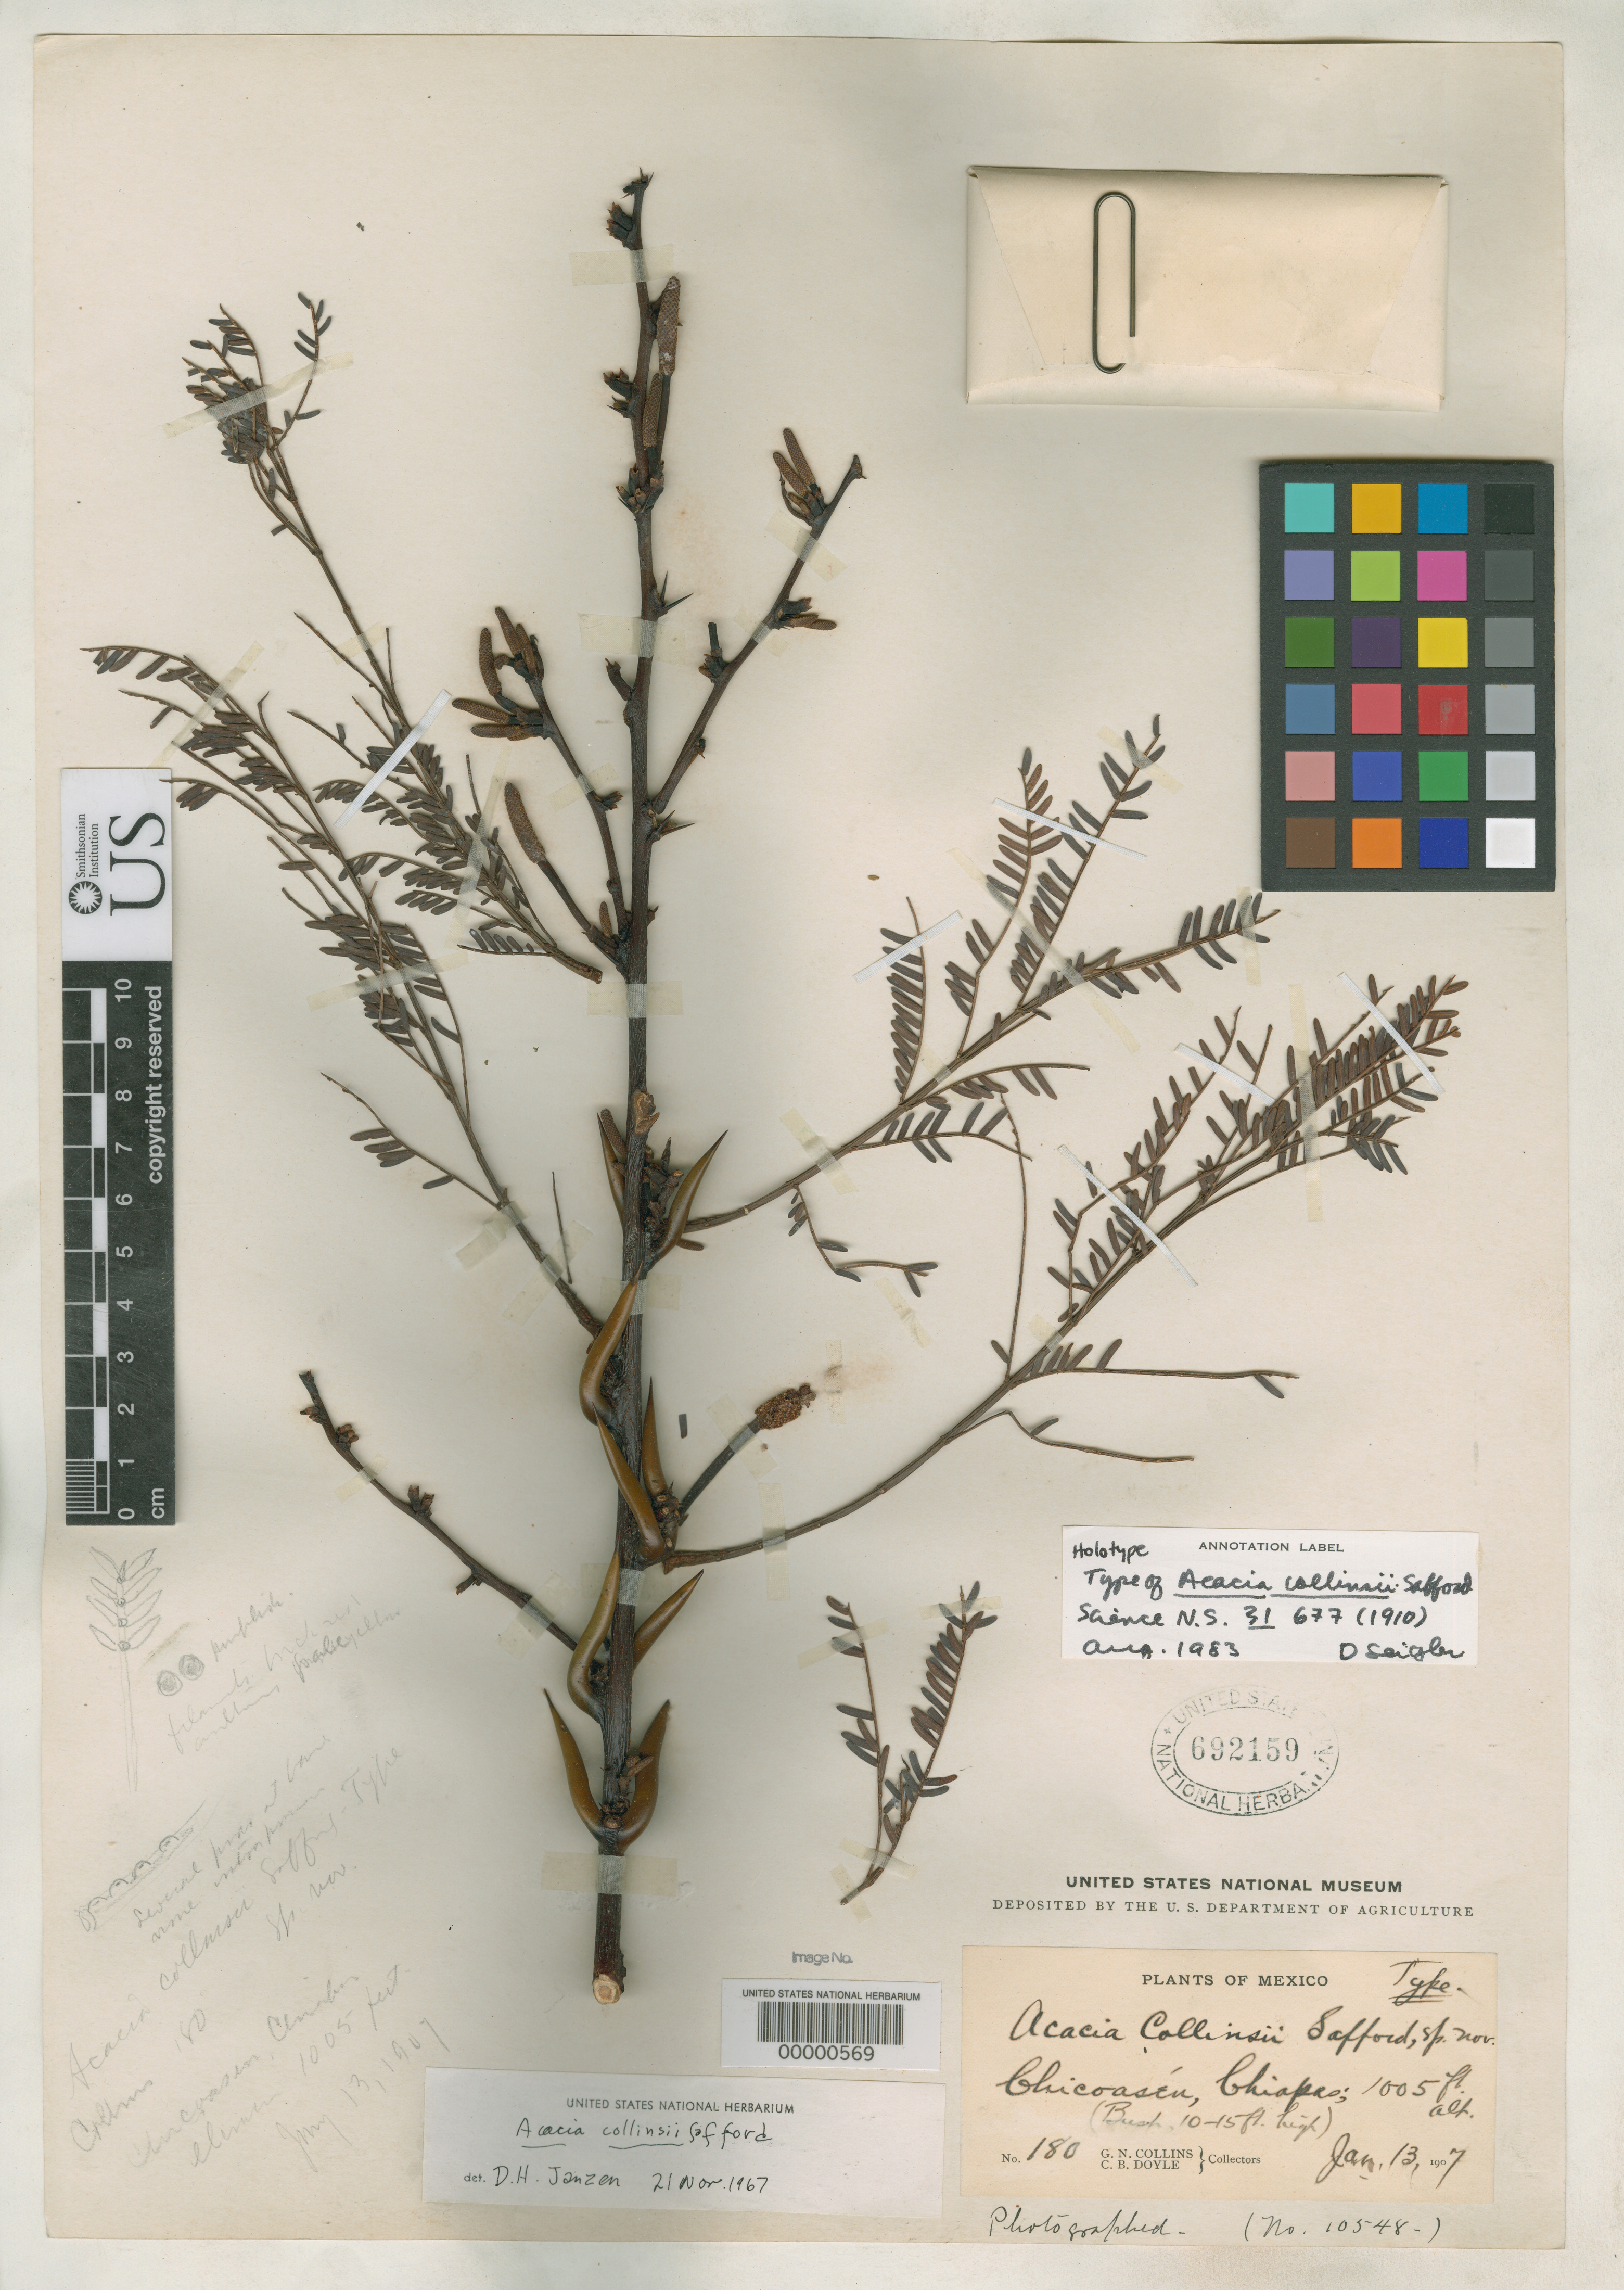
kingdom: Plantae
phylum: Tracheophyta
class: Magnoliopsida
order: Fabales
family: Fabaceae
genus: Acacia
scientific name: Acacia collinsii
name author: Saff.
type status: Holotype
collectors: G. Collins & C. Doyle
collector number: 180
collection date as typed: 13 Jan 1907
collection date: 1907-01-13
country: Mexico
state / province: Chiapas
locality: Between Chicoasen and San Fernandino.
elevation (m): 306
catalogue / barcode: US 692159